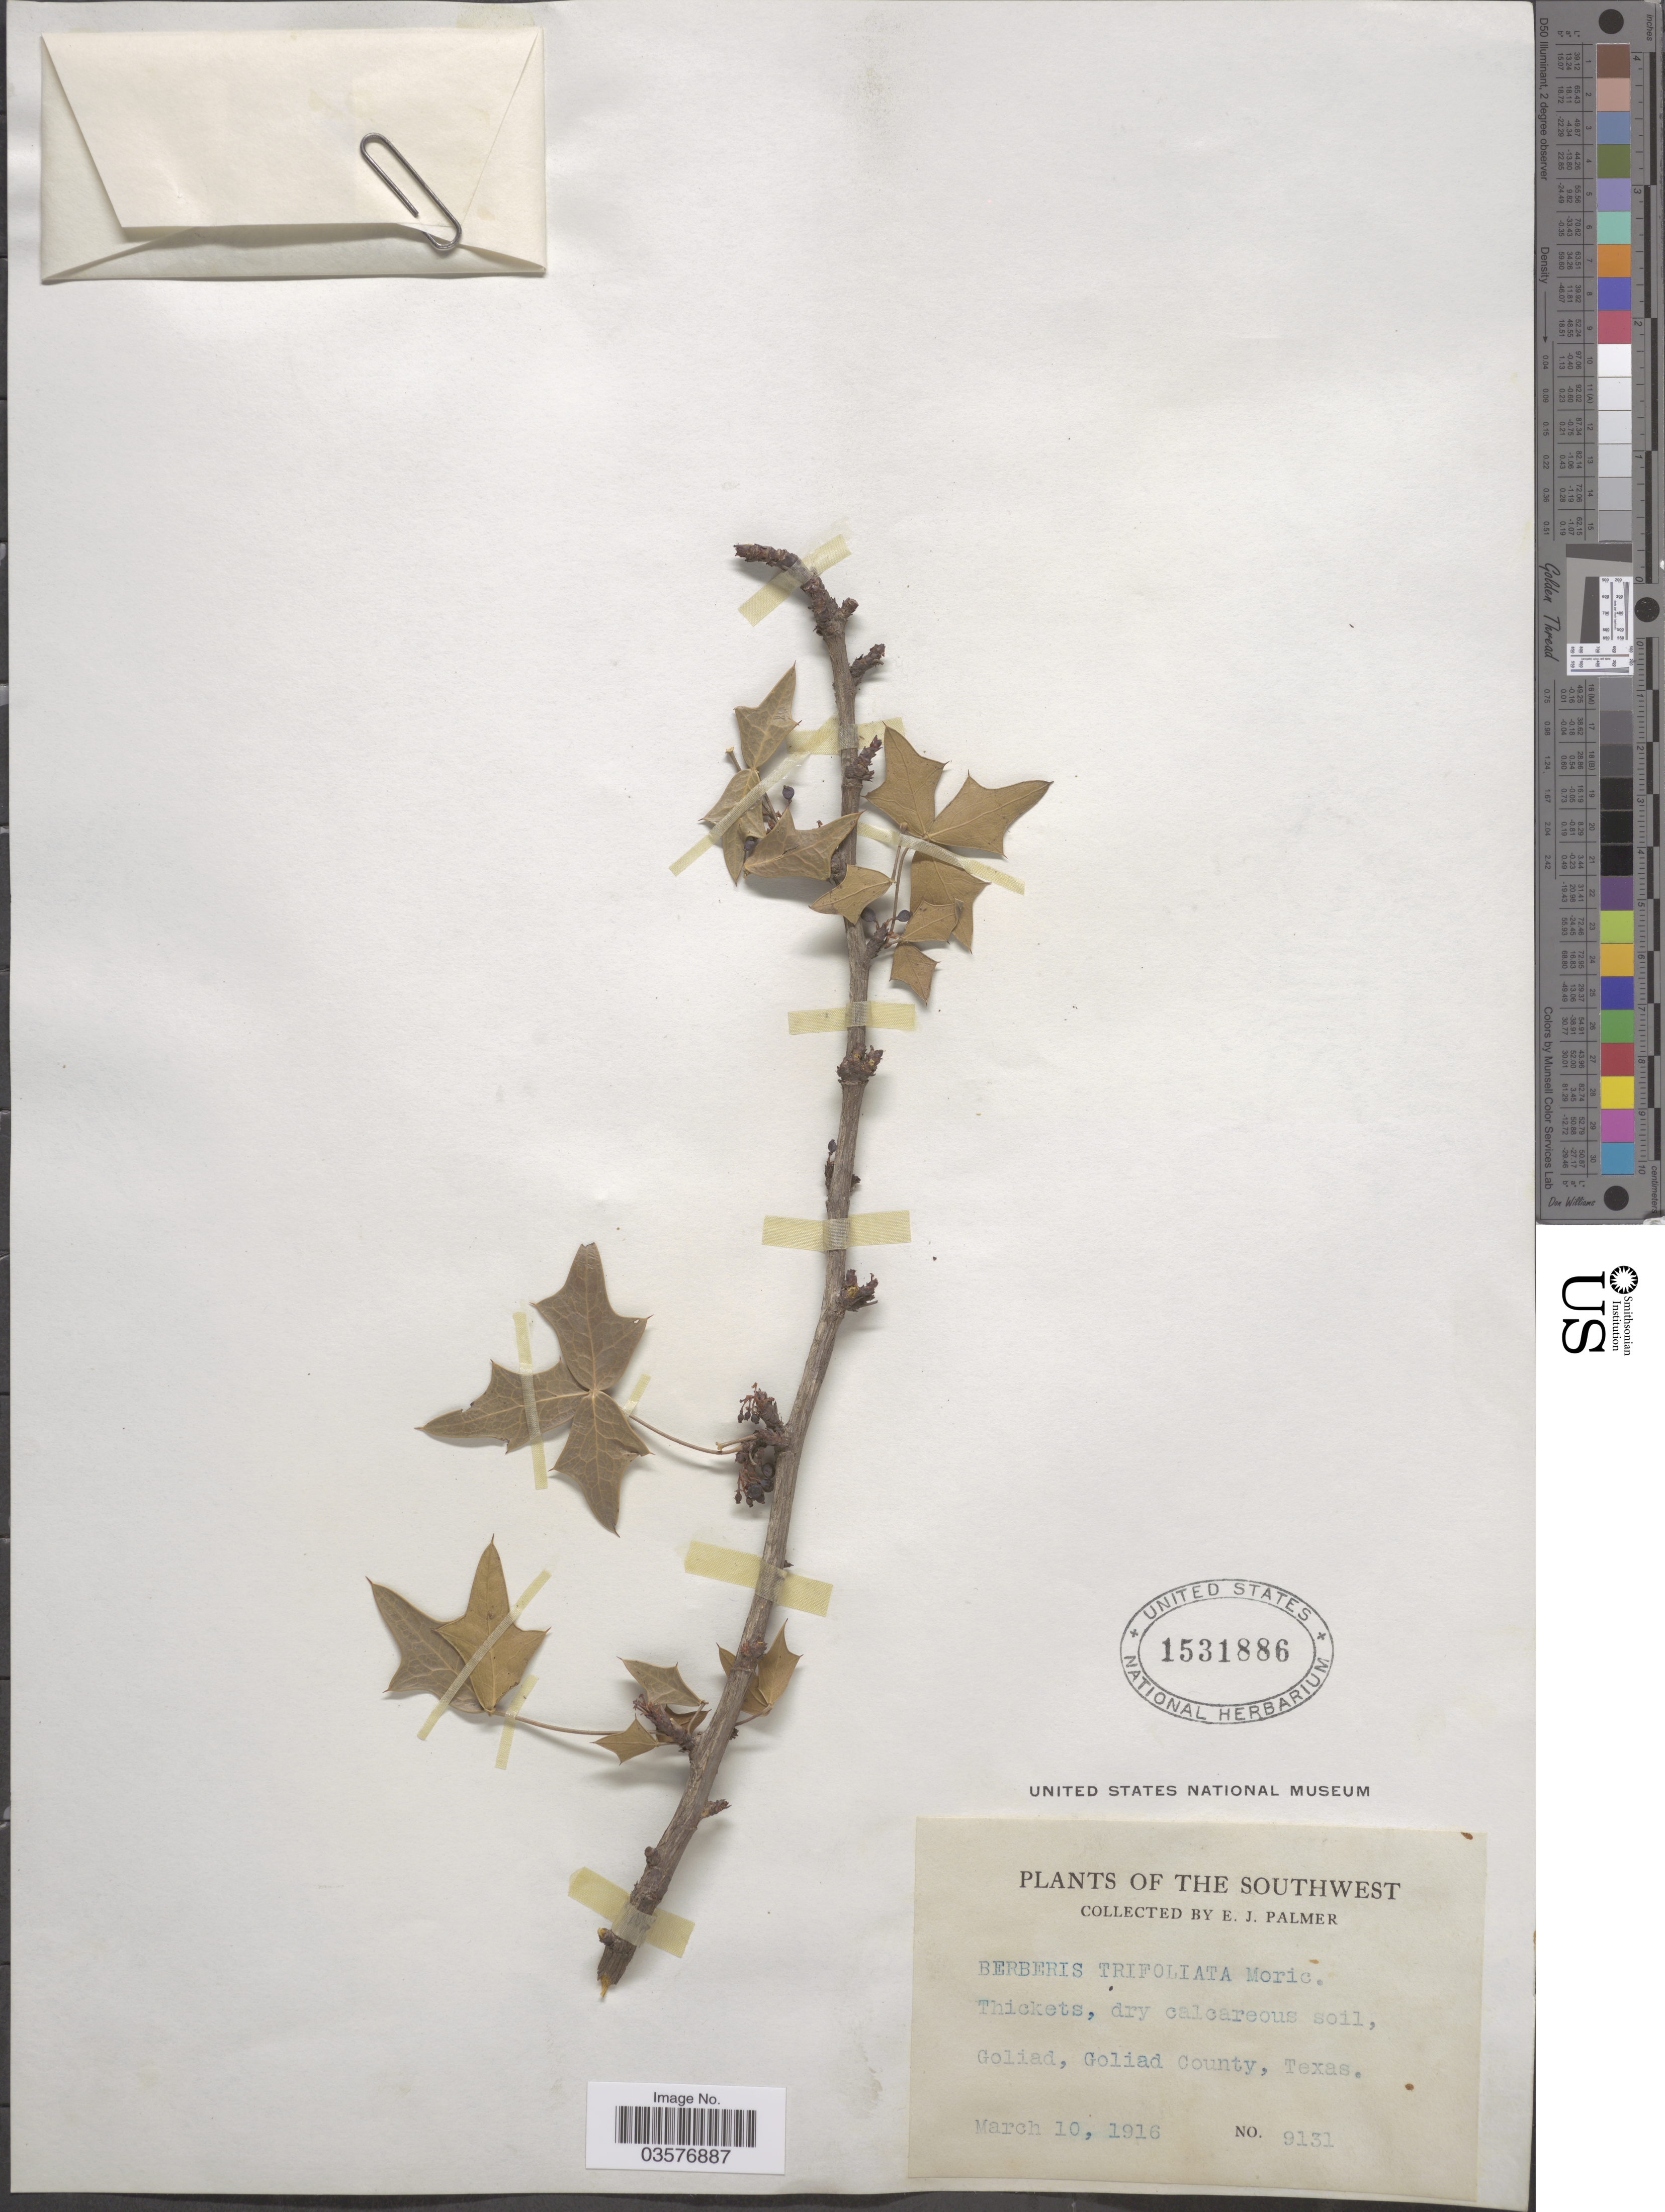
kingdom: Plantae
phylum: Tracheophyta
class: Magnoliopsida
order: Ranunculales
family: Berberidaceae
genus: Mahonia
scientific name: Mahonia trifoliolata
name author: (Monic.) Fedde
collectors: E. J. Palmer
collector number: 9131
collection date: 1916-03-10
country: United States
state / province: Texas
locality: The Southwest. Goliad, Goliad County.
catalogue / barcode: US 1531886